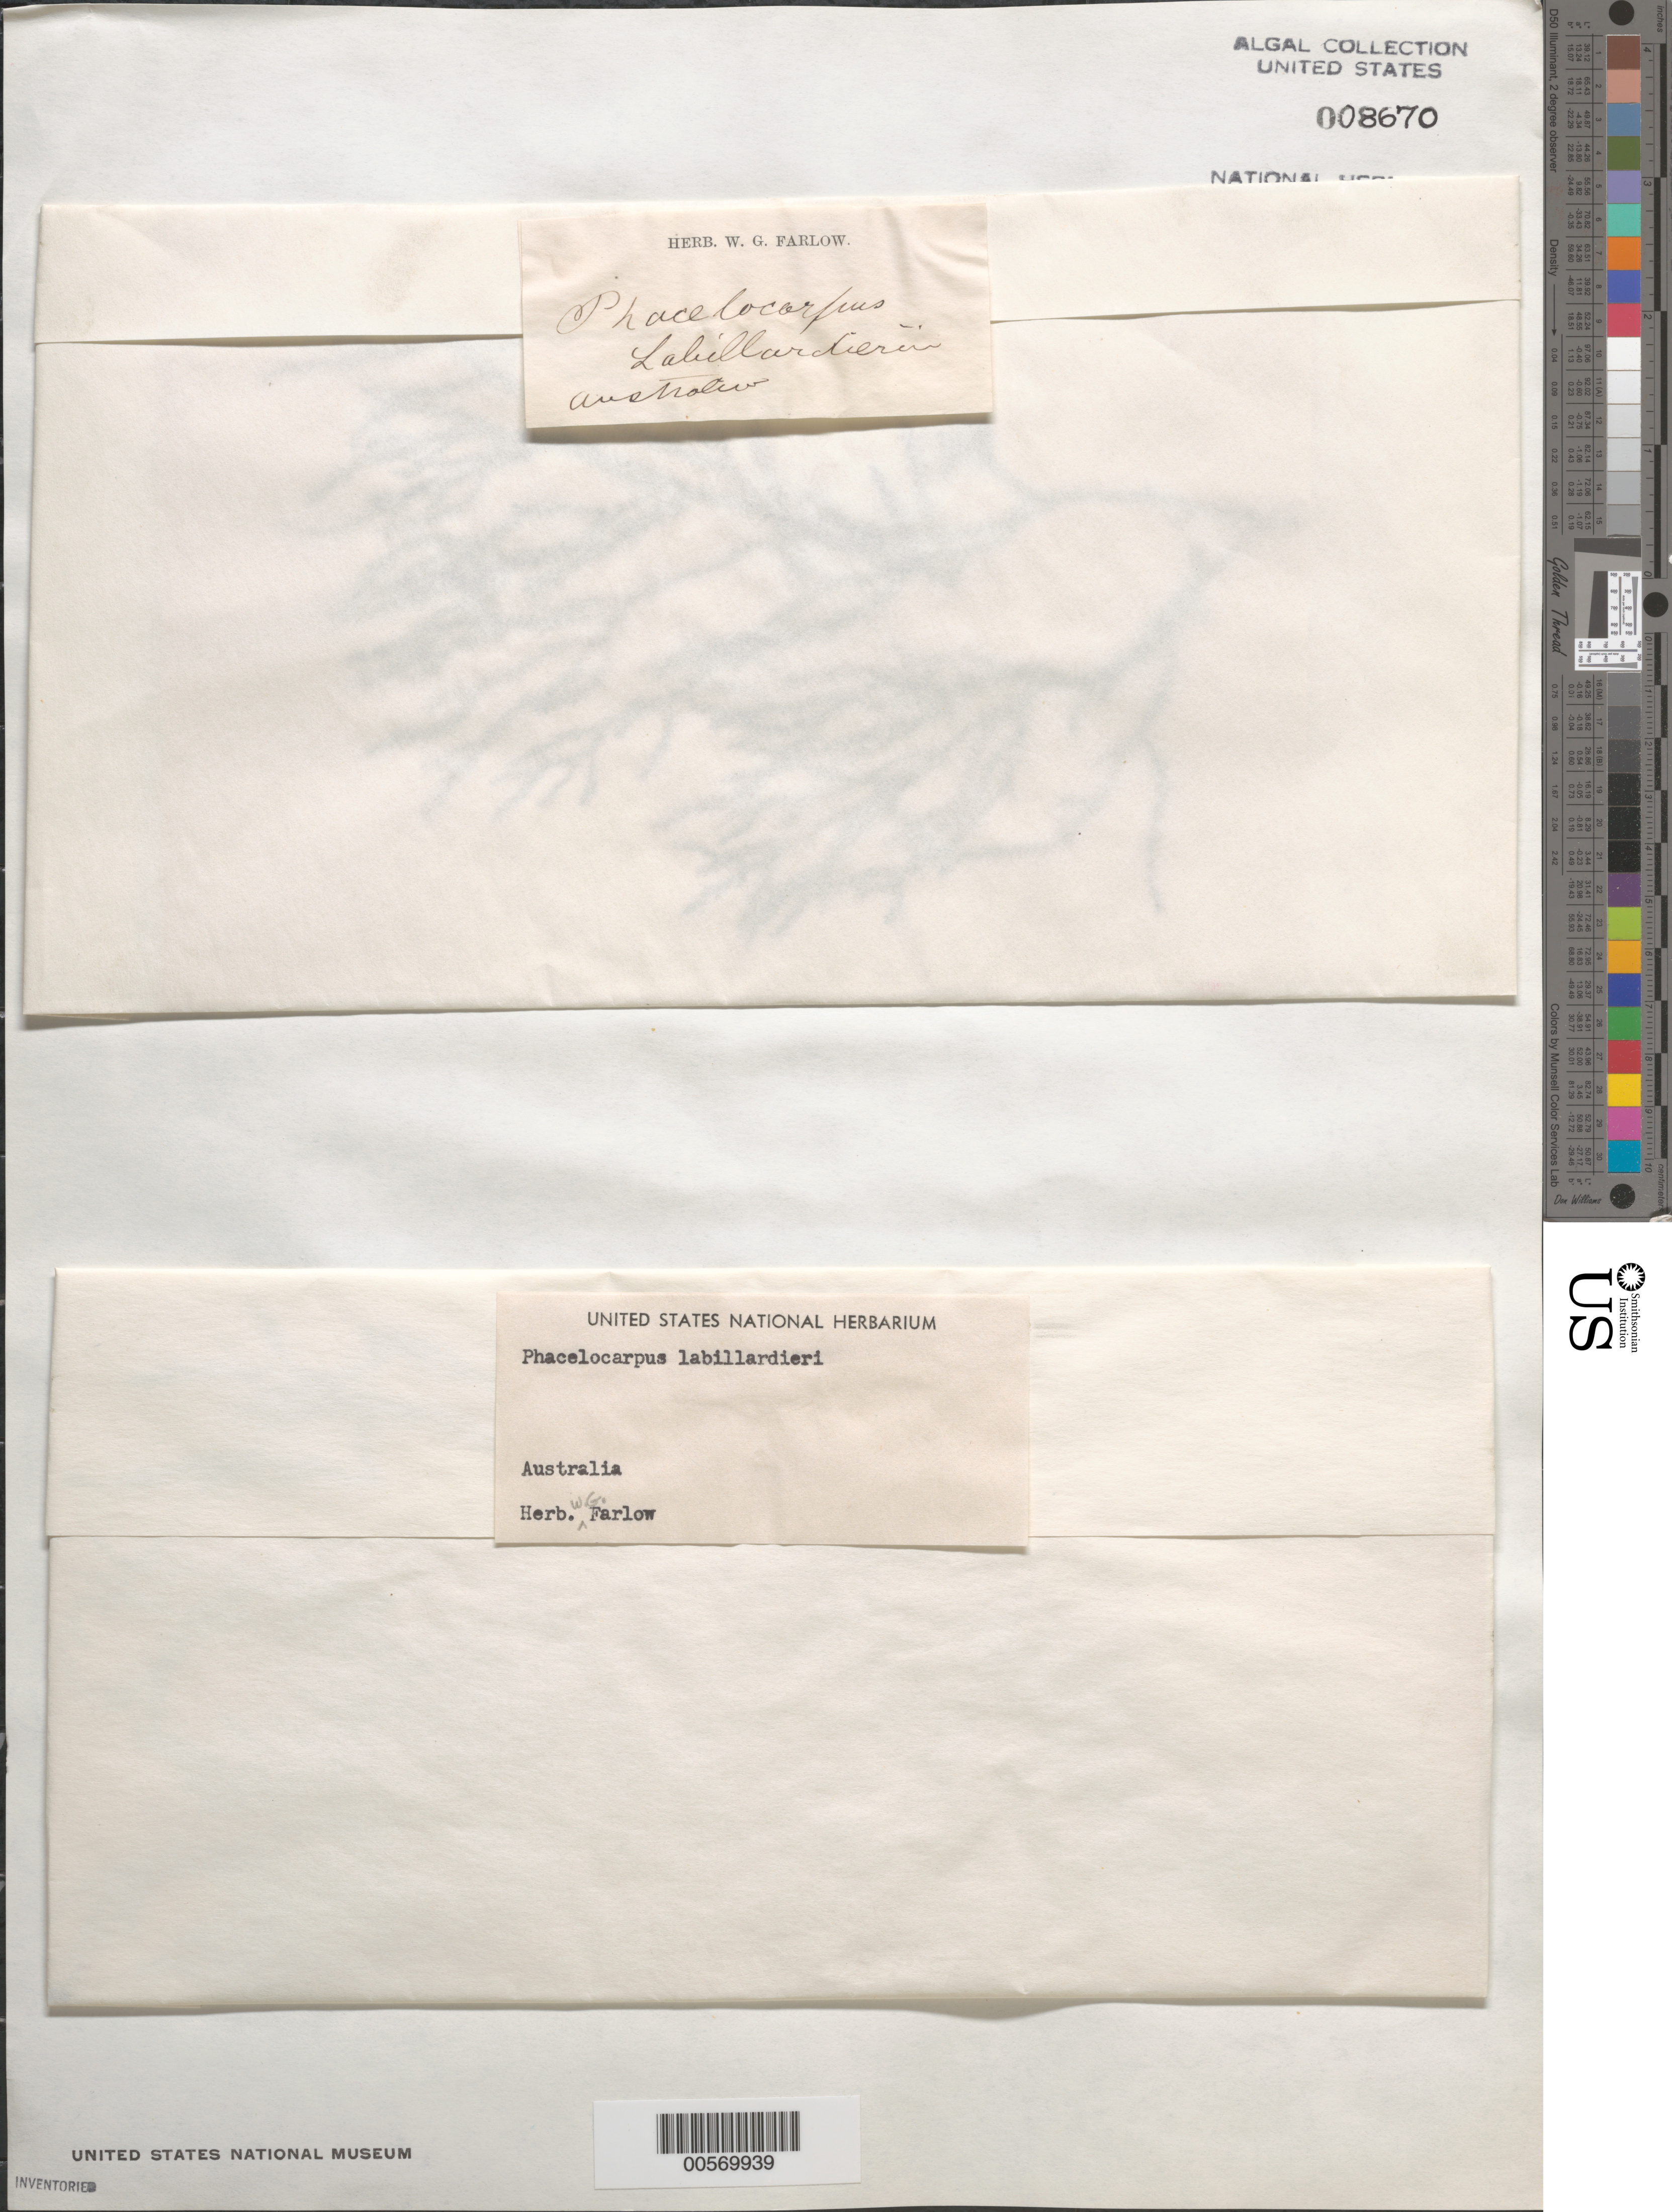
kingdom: Plantae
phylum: Rhodophyta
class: Florideophyceae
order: Gigartinales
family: Phacelocarpaceae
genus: Phacelocarpus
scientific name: Phacelocarpus peperocarpos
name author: (Poir.) M.J. Wynne et al.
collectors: W. Farlow (Herbarium)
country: Australia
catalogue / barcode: US 8670